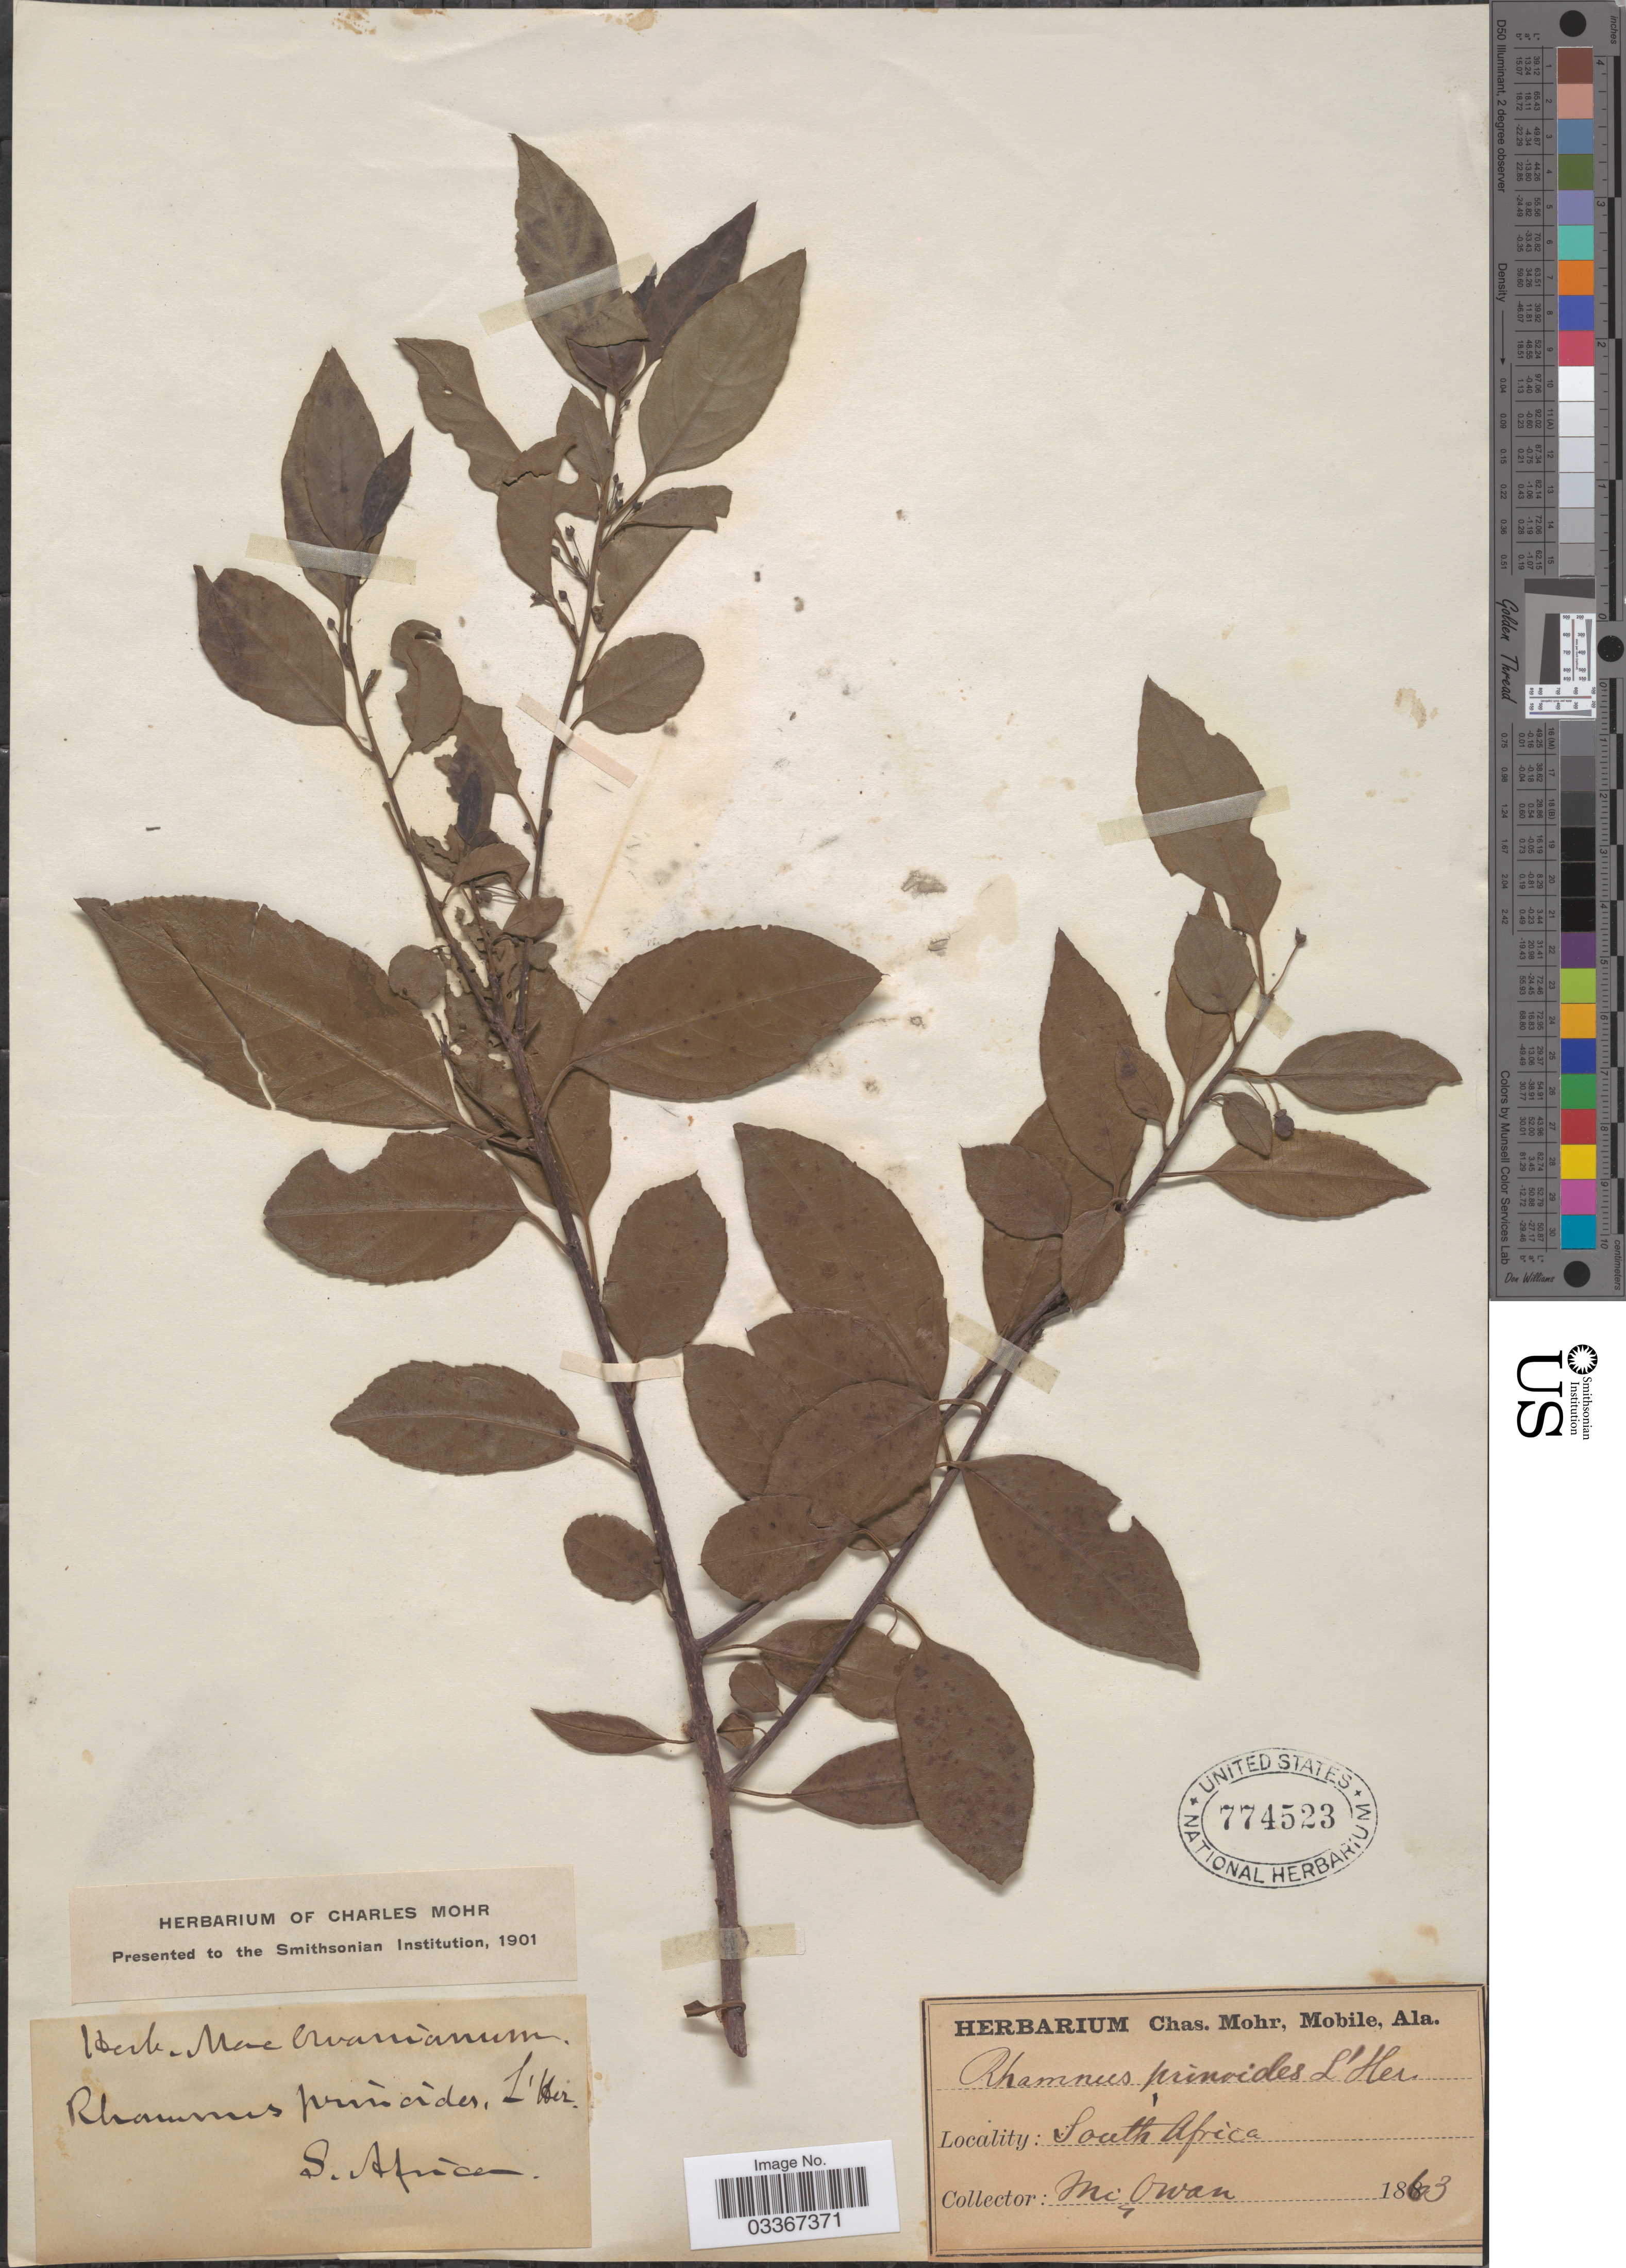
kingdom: Plantae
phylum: Tracheophyta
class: Magnoliopsida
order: Rosales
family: Rhamnaceae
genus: Rhamnus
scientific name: Rhamnus prinoides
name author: L'Hér.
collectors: McOwan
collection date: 1863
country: South Africa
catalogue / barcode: US 774523